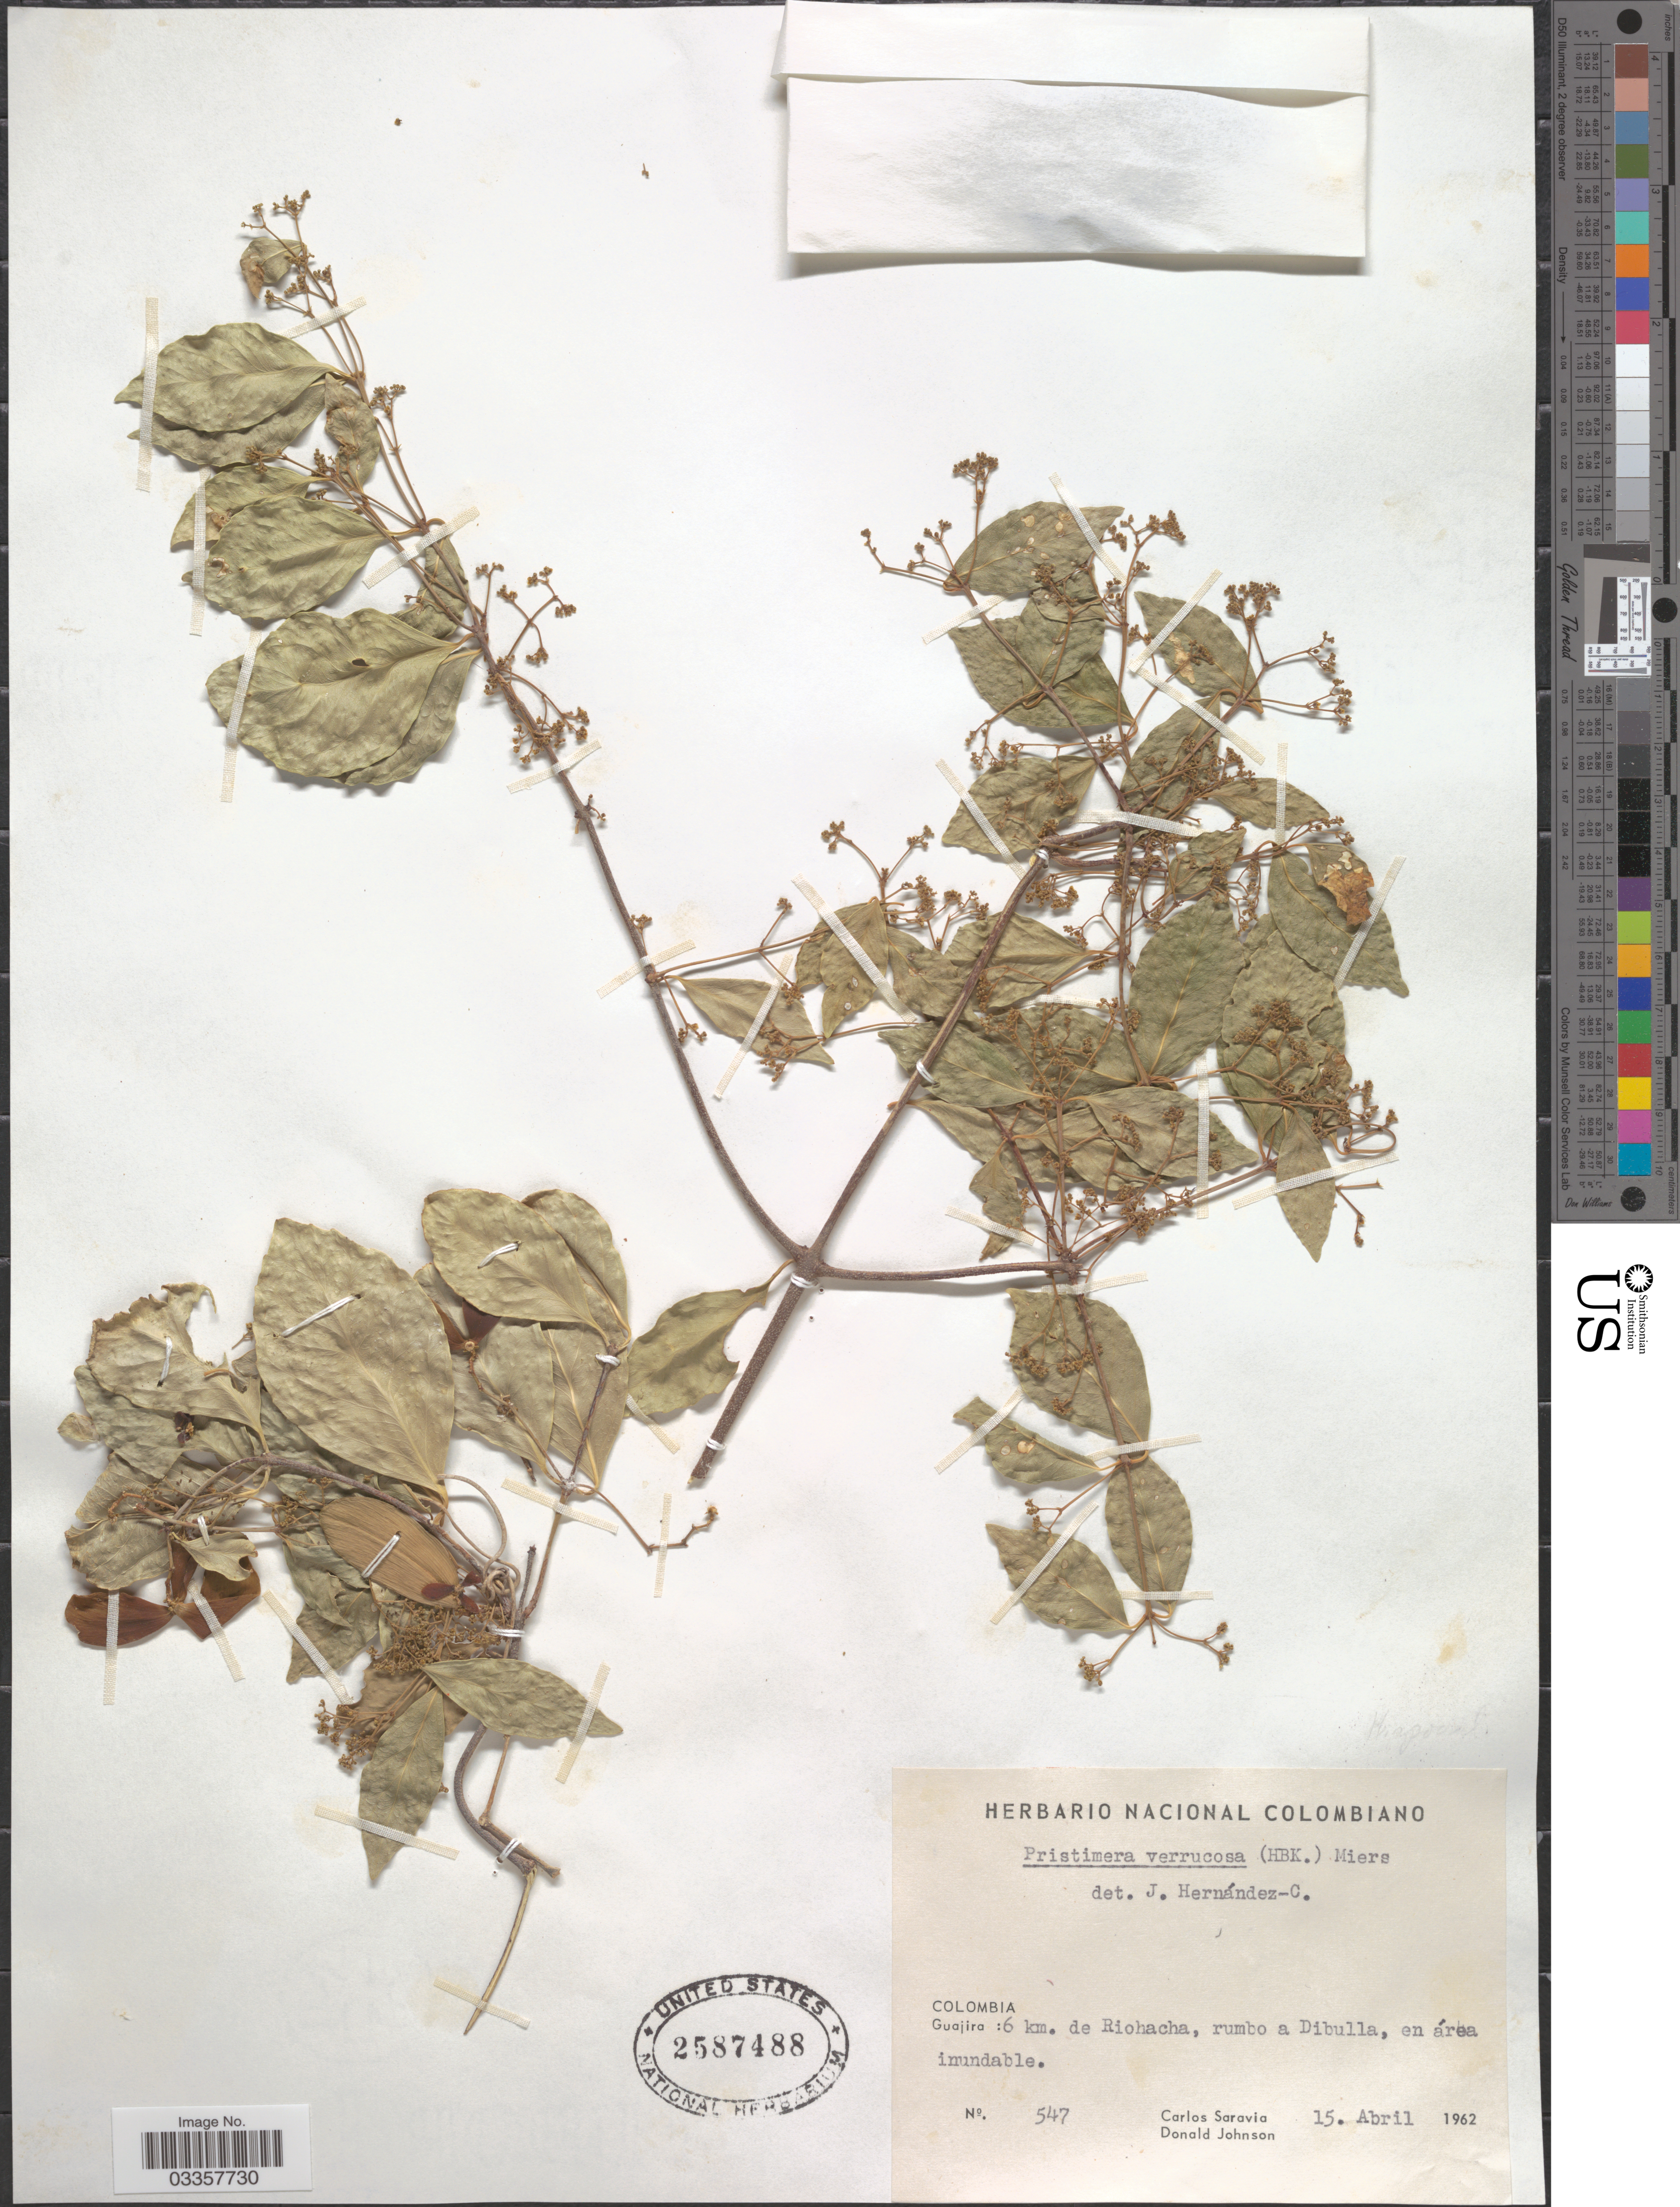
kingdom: Plantae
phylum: Tracheophyta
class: Magnoliopsida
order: Celastrales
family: Celastraceae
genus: Pristimera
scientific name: Pristimera verrucosa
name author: (Kunth) Miers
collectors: C. Saravia & D. Johnson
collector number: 547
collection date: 1962-04-15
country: Colombia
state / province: La Guajira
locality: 6 km. de Riohacha, rumbo a Dibulla.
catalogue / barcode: US 2587488